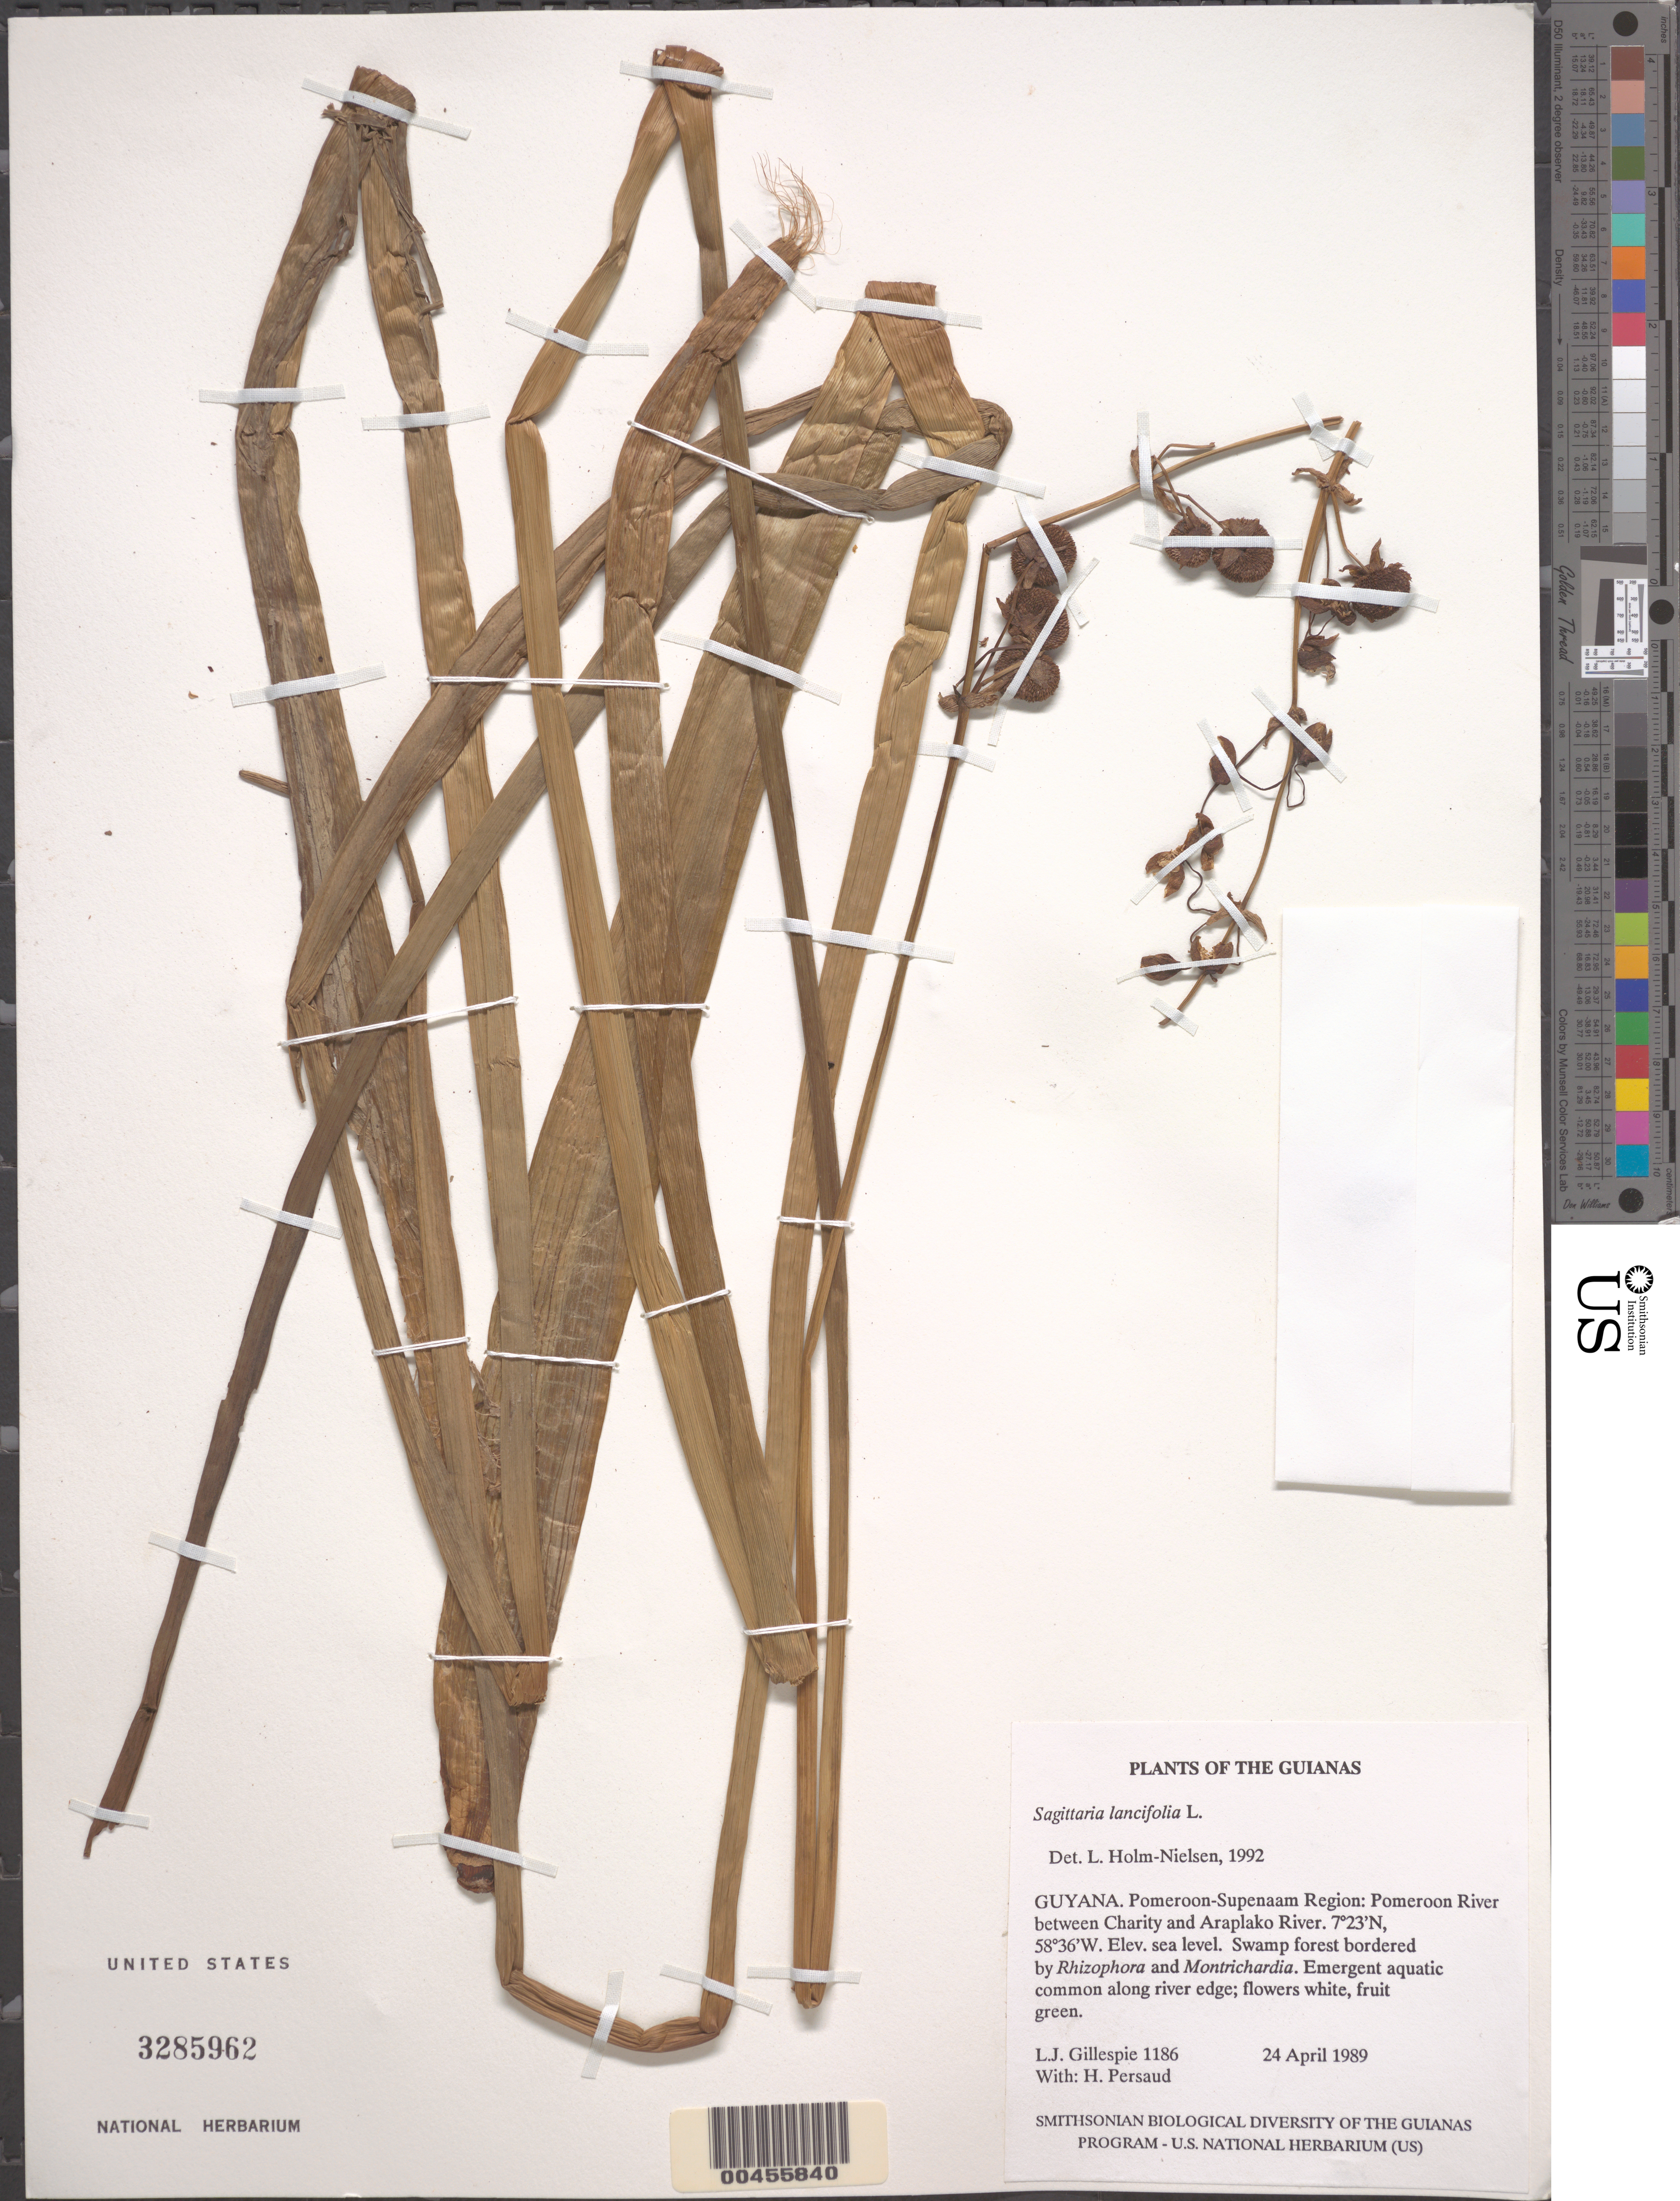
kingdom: Plantae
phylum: Tracheophyta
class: Liliopsida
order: Alismatales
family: Alismataceae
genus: Sagittaria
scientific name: Sagittaria lancifolia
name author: L.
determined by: Holm-Nielsen, L. B.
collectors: L. J. Gillespie & H. Persaud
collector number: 1186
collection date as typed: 24 April 1989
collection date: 1989-04-24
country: Guyana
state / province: Pomeroon-Supenaam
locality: Pomeroon River between Charity and Araplako River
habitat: Swamp forest bordered by Rhizophora & Montrichardia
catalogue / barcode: US 3285962